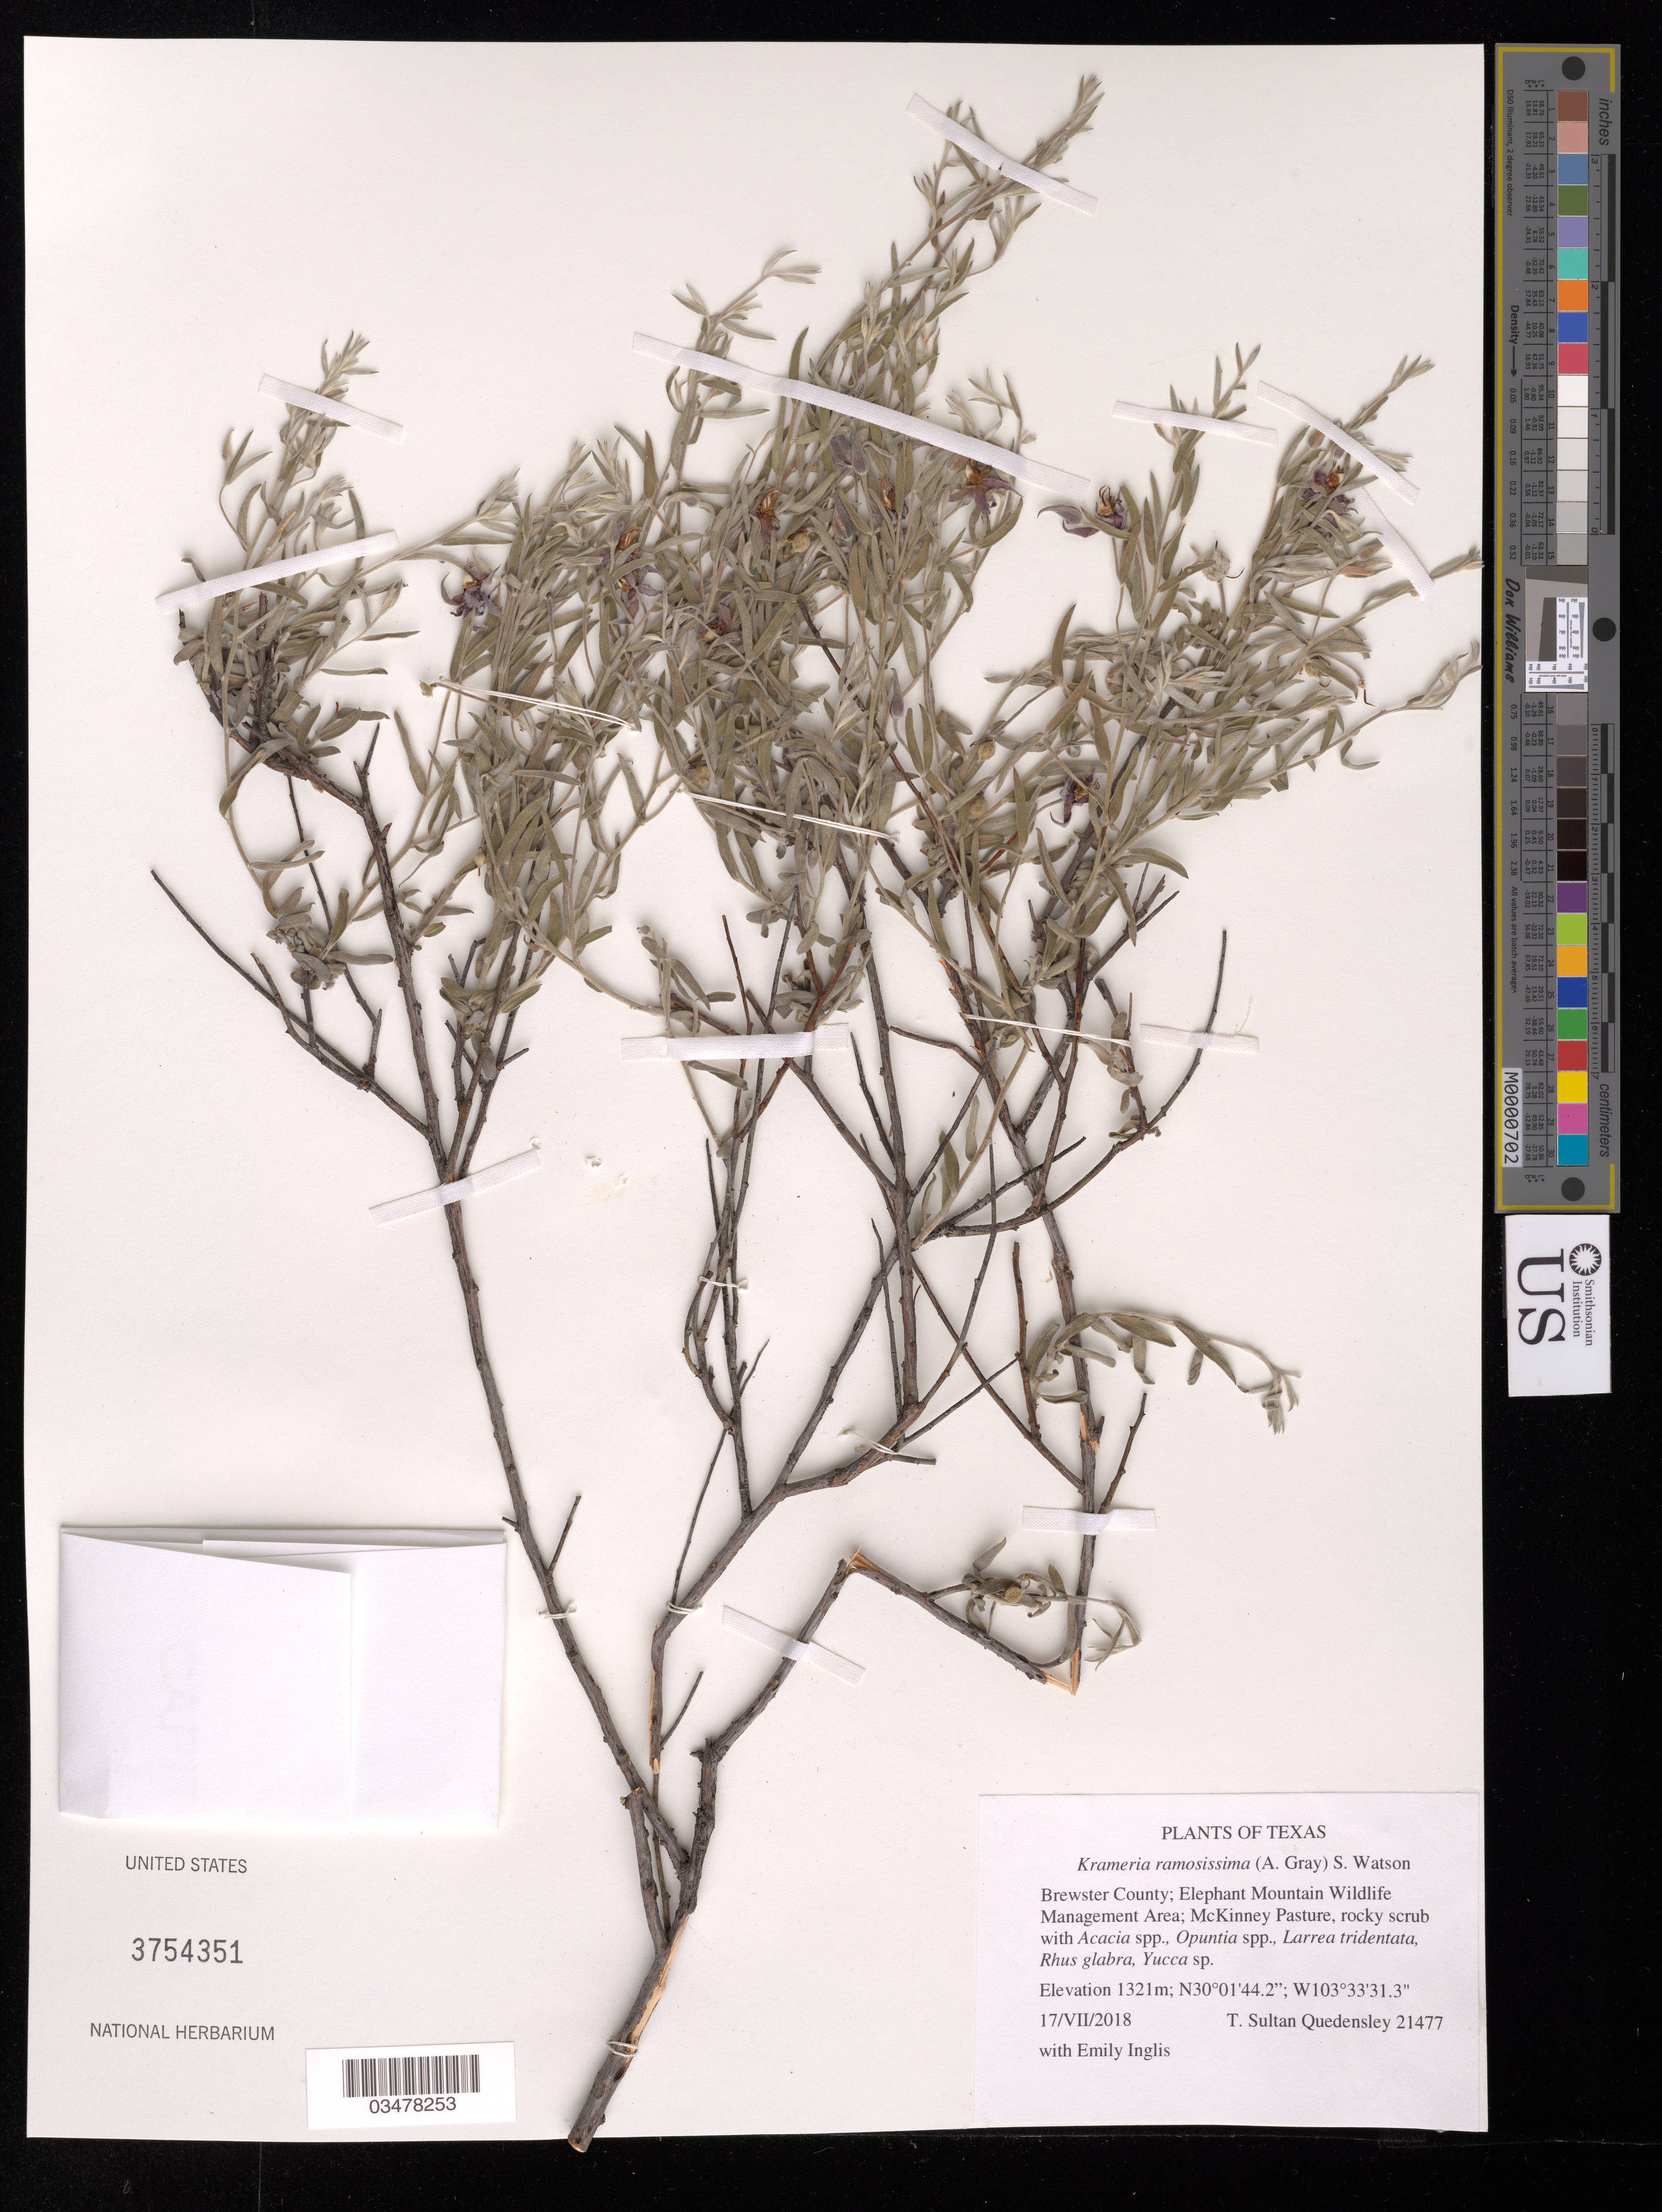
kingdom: Plantae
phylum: Tracheophyta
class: Magnoliopsida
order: Zygophyllales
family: Krameriaceae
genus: Krameria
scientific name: Krameria ramosissima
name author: (A. Gray) S. Watson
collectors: T. S. Quedensley & E. Inglis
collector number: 21477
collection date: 2018-07-17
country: United States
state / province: Texas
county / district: Brewster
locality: Elephant Mountain Wildlife Management Area. McKinney Pasture.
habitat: Rocky shrub. With Acacia sp., Opuntia sp., Larrea tridentata, Rhus glabra, Yucca sp.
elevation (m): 1321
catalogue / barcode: US 3754351